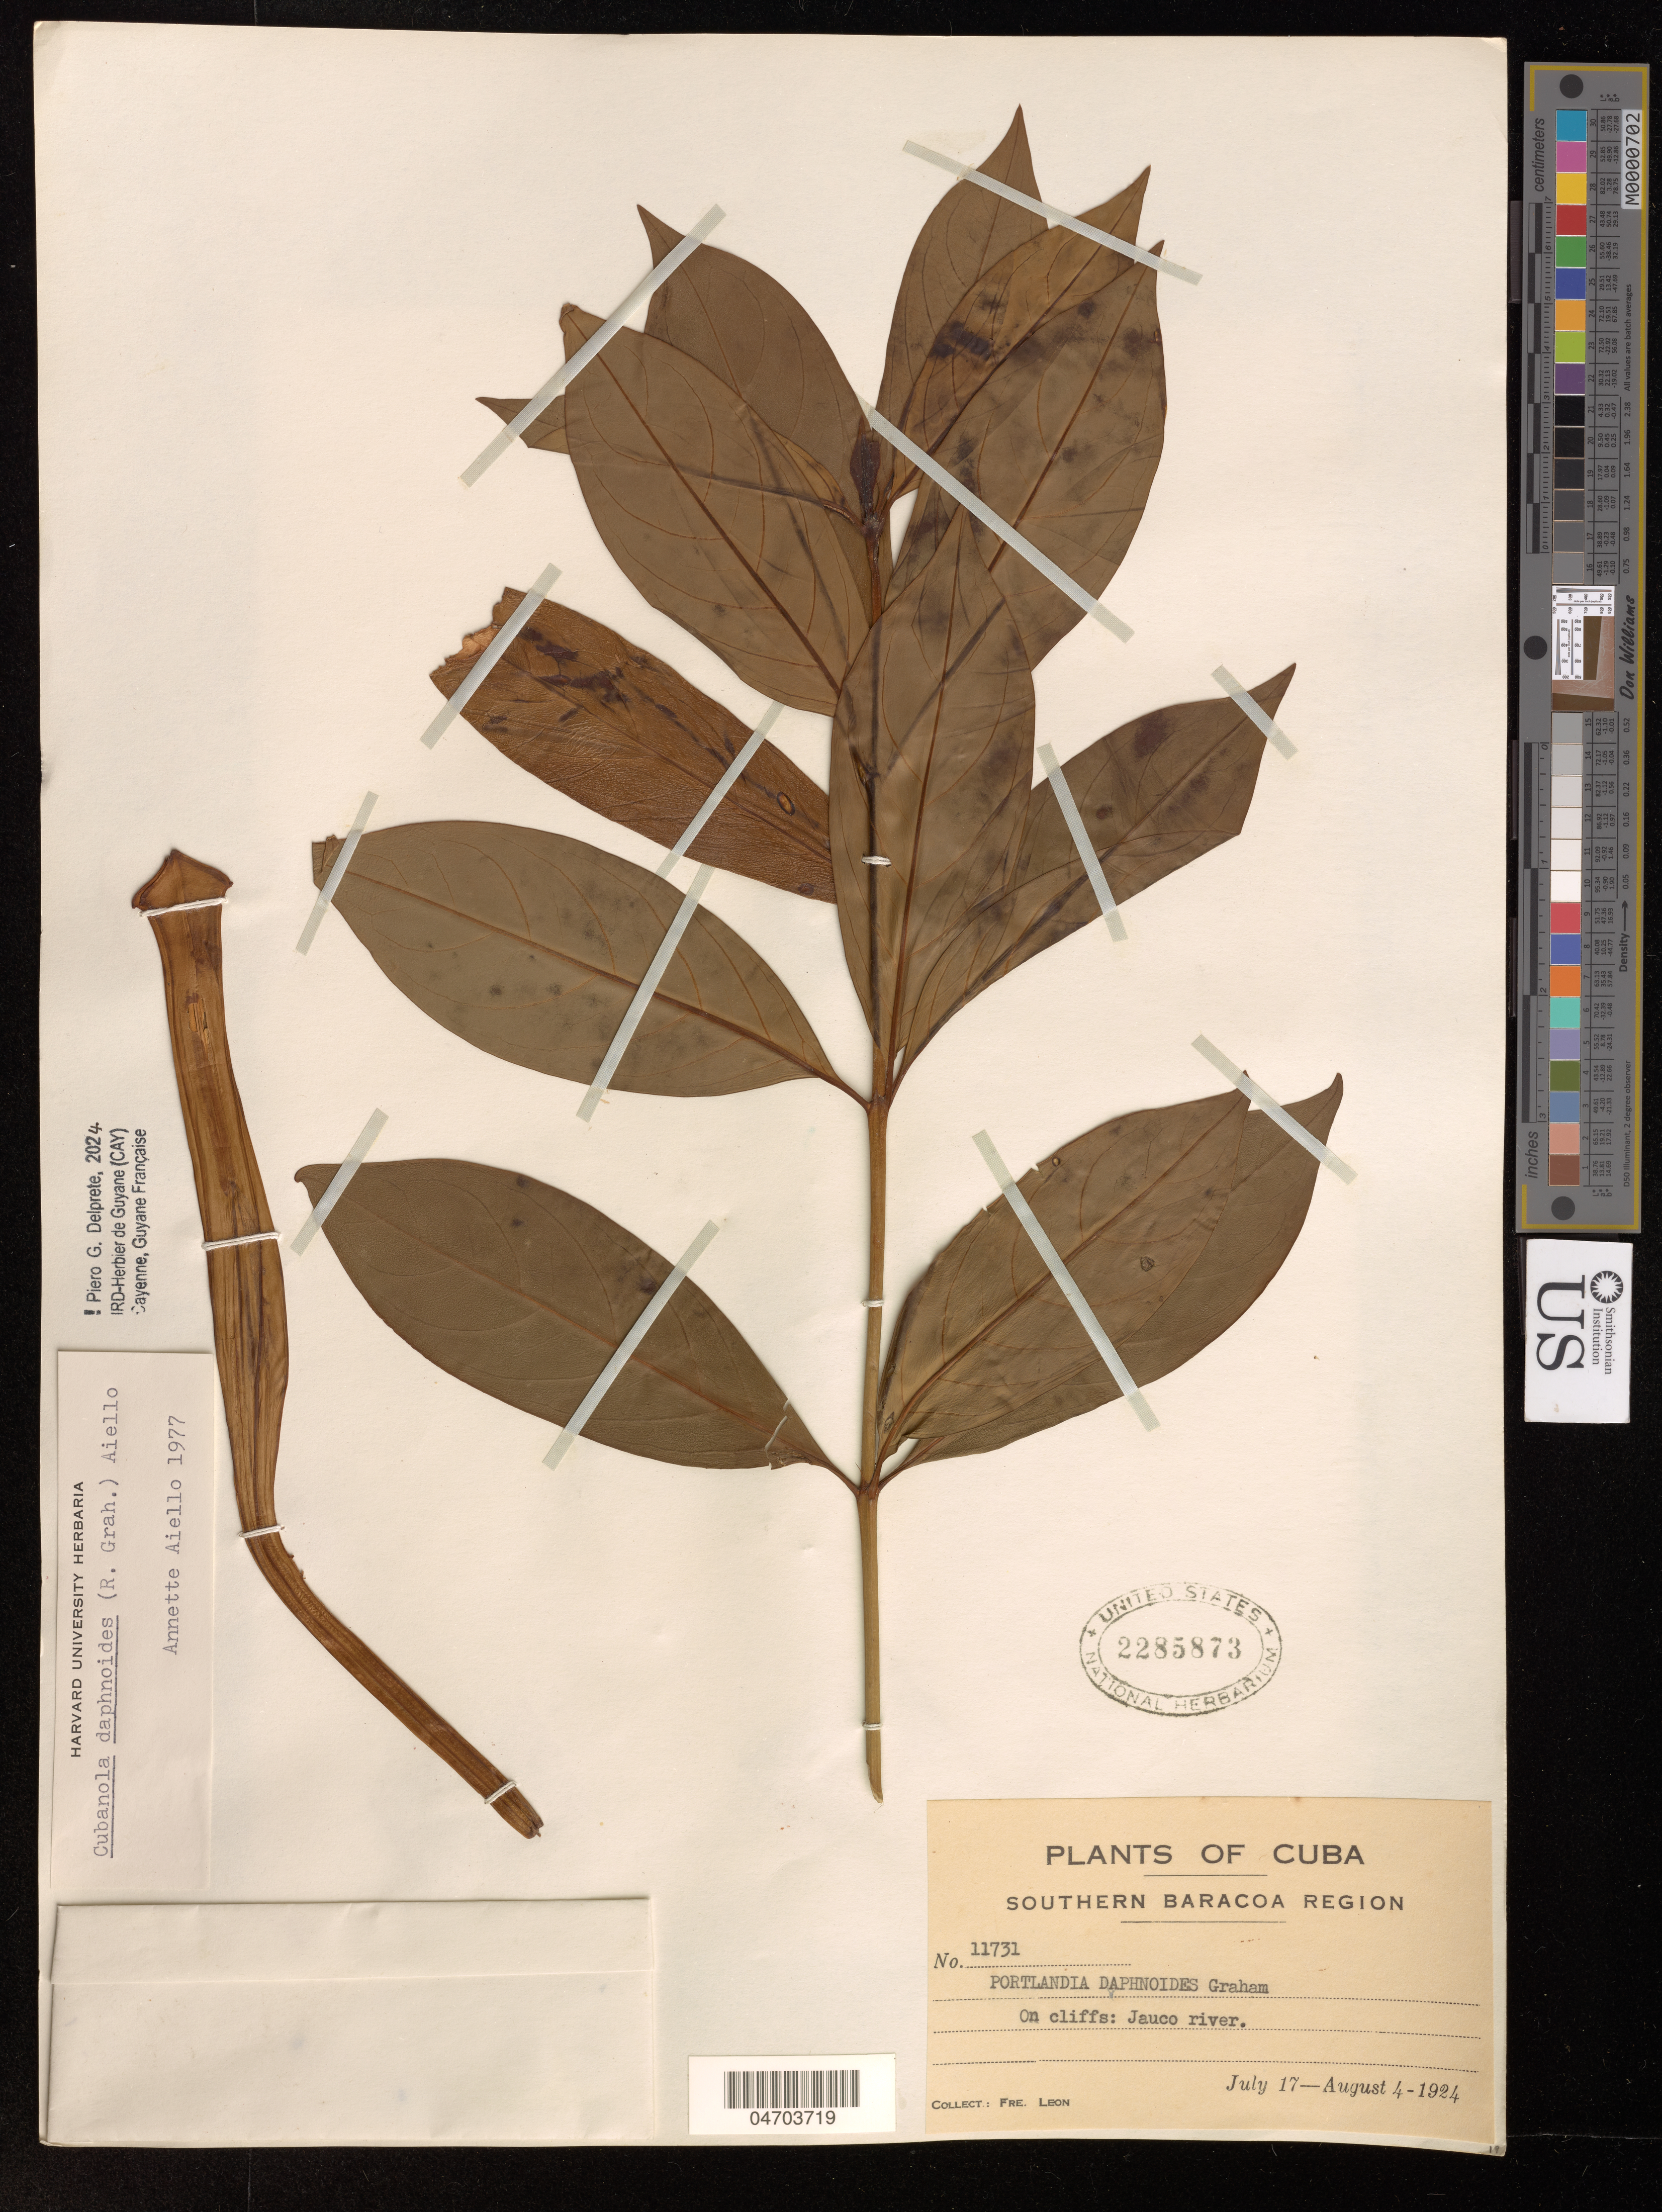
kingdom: Plantae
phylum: Tracheophyta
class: Magnoliopsida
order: Gentianales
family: Rubiaceae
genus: Cubanola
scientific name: Cubanola daphnoides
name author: (Graham) Aiello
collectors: Bro. León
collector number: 11731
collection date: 1924-07-17/1924-08-04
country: Cuba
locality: Southern Baracia Region, On cliffs: Jauco river.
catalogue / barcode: US 2285873